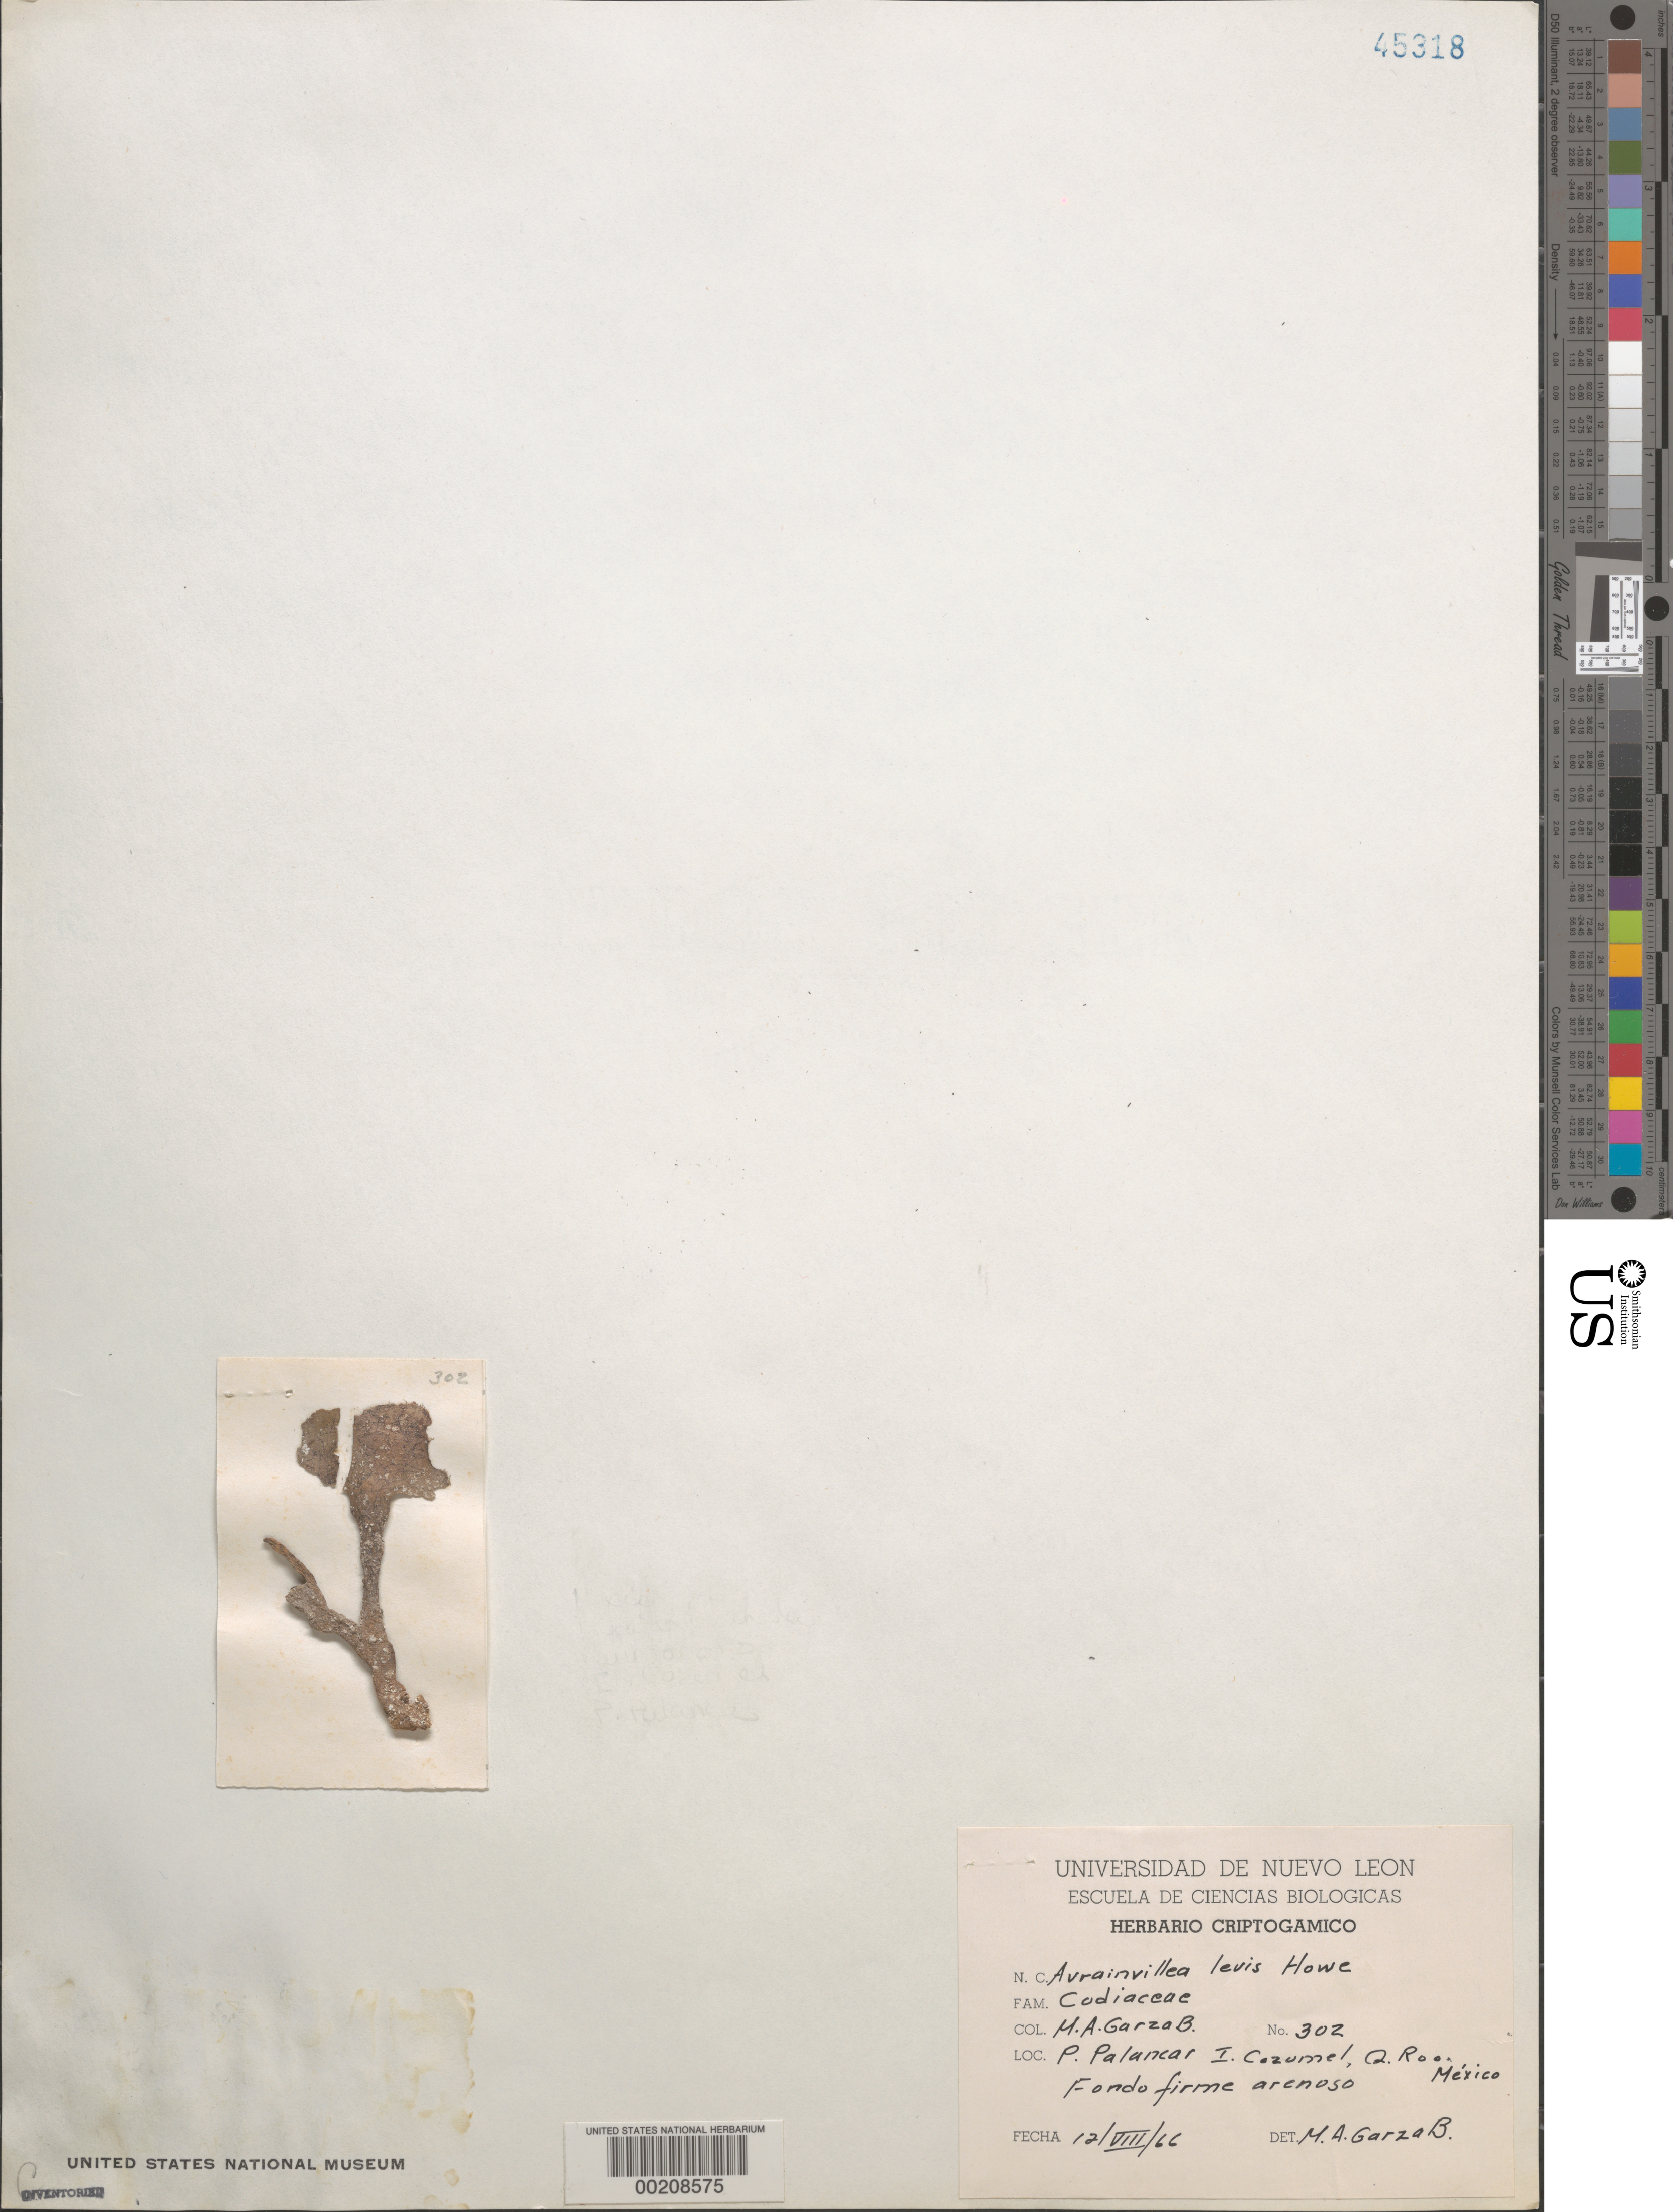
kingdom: Plantae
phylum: Chlorophyta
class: Ulvophyceae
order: Bryopsidales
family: Dichotomosiphonaceae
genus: Avrainvillea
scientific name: Avrainvillea levis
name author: M. Howe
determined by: Garza Barrientos, M. A.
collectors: M. Garza Barrientos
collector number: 302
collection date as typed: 12 Aug 1966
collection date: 1966-08-12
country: Mexico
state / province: Quintana Roo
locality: Isla cozumel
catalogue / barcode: US 45318